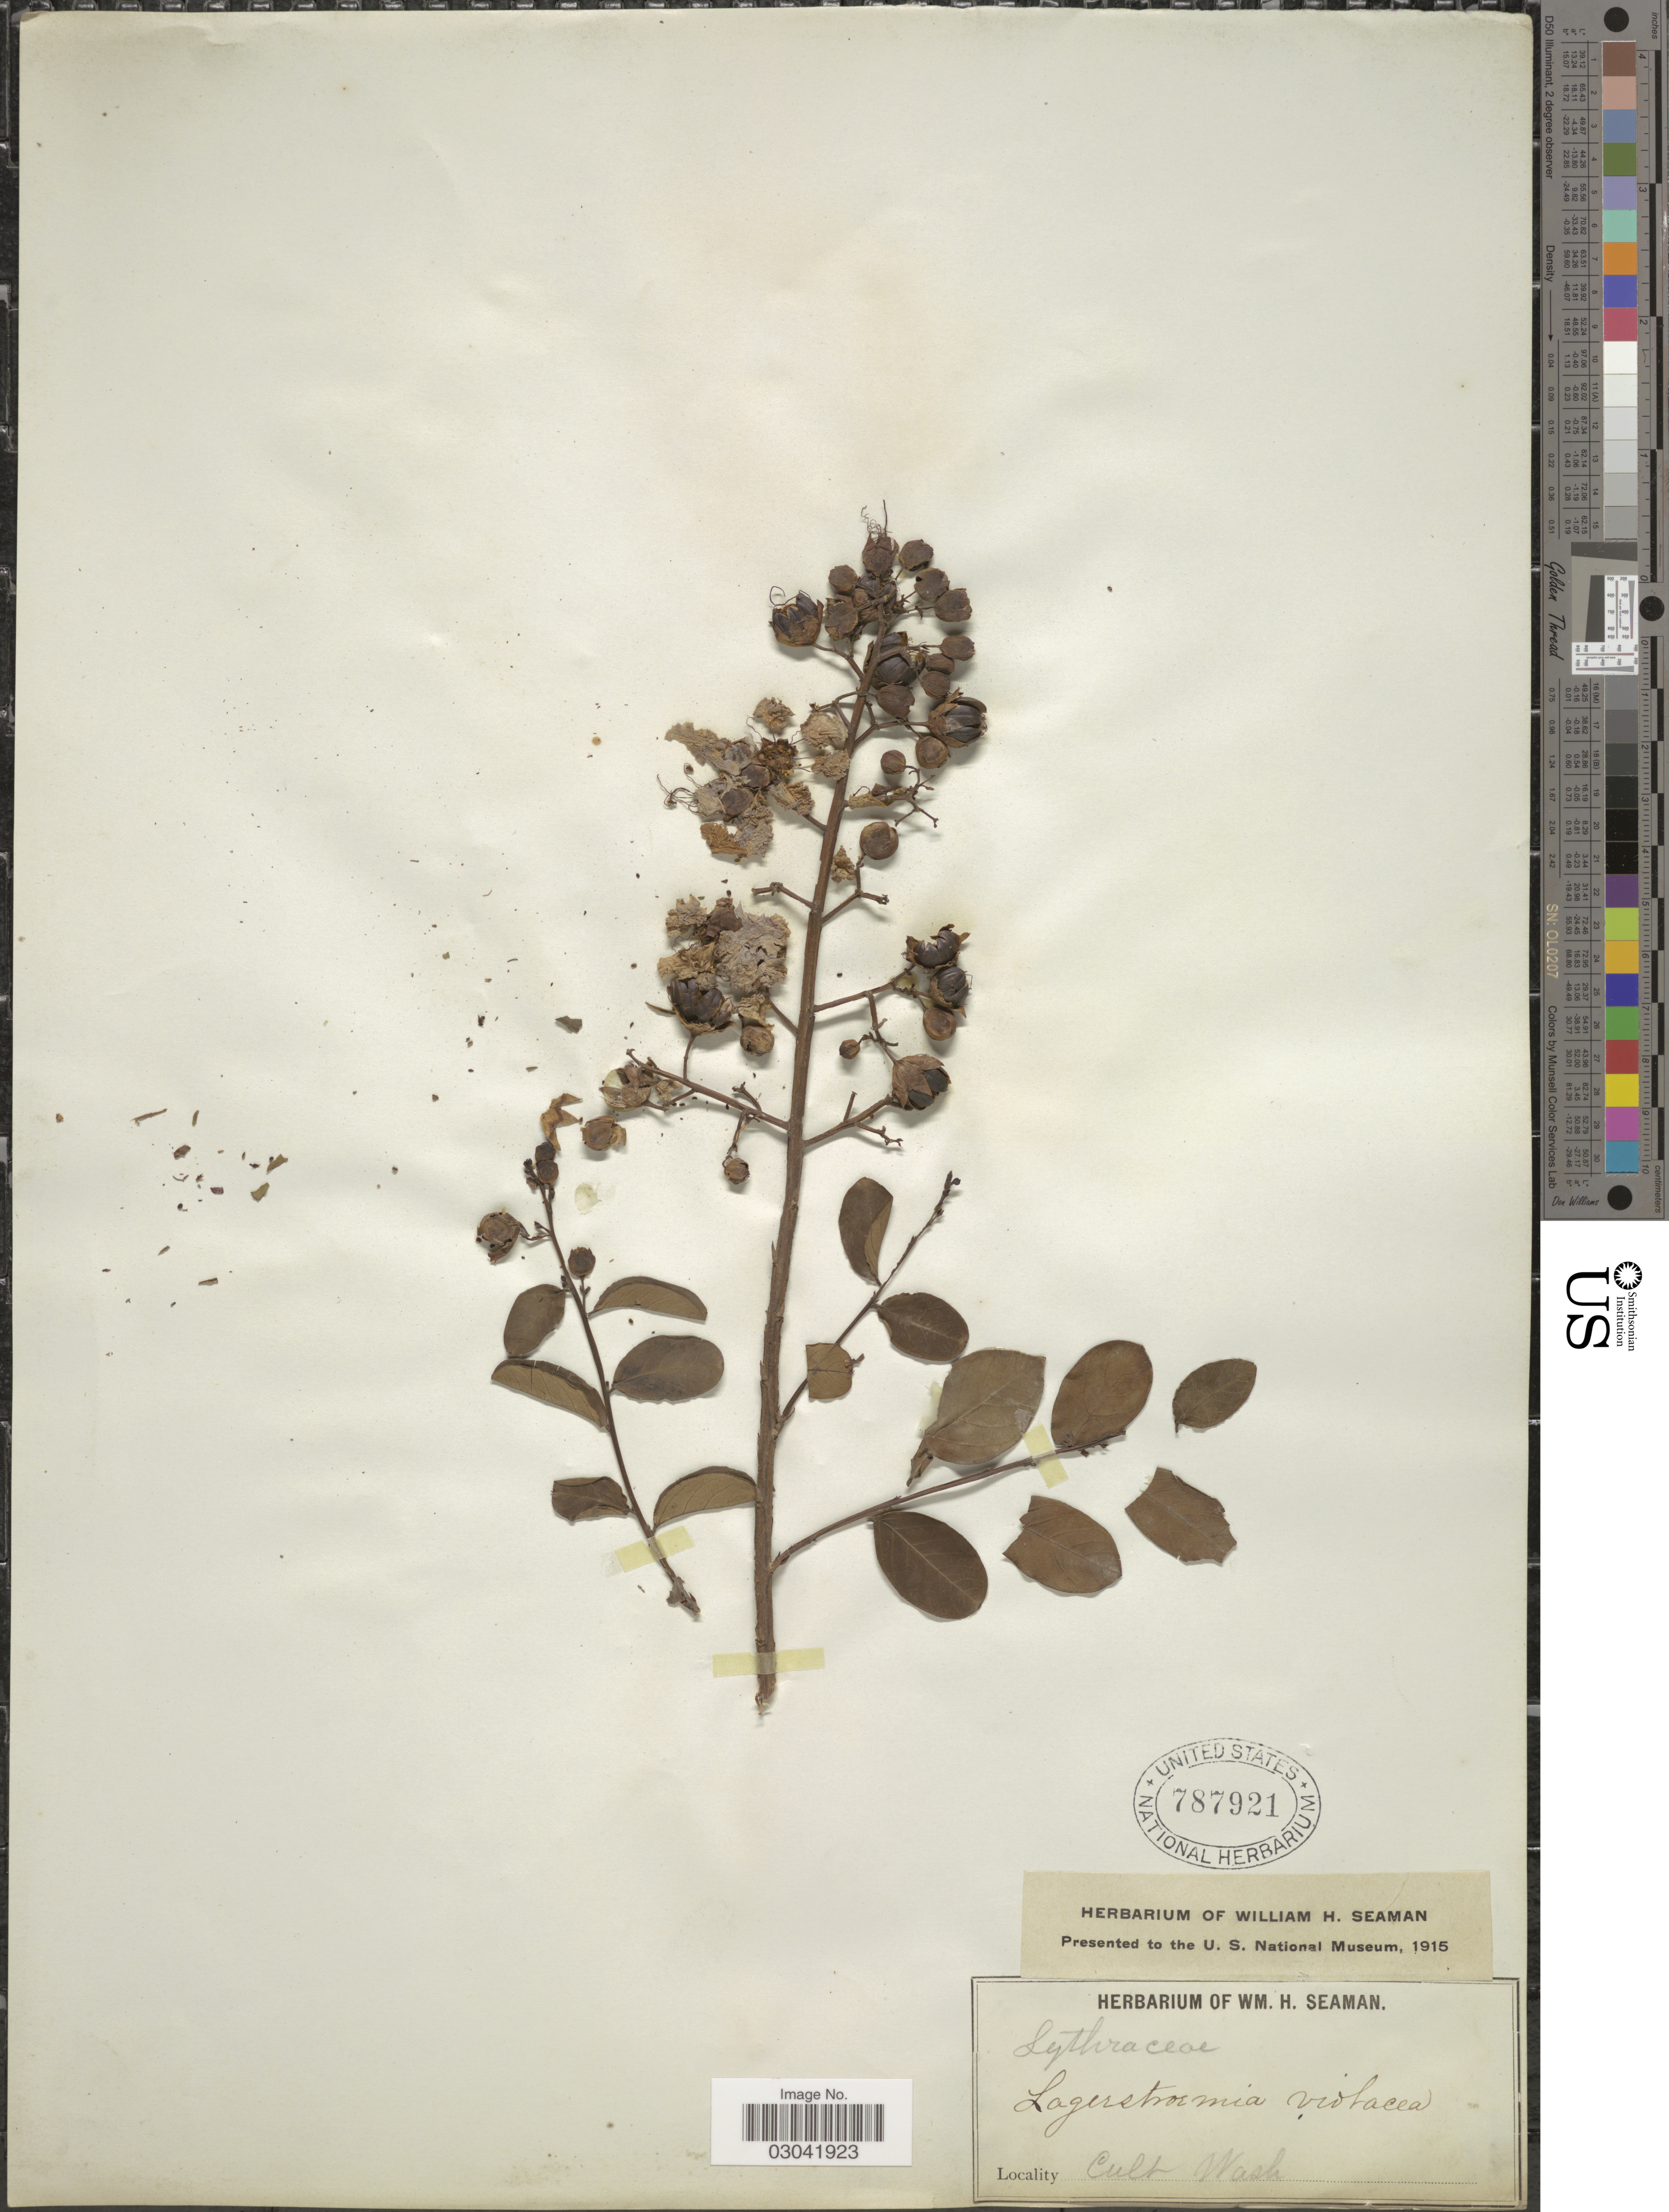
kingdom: Plantae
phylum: Tracheophyta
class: Magnoliopsida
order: Myrtales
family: Lythraceae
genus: Lagerstroemia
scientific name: Lagerstroemia indica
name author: L.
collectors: Ex herb. W. H. Seaman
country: United States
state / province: Washington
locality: Cult Wash.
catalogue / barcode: US 787921